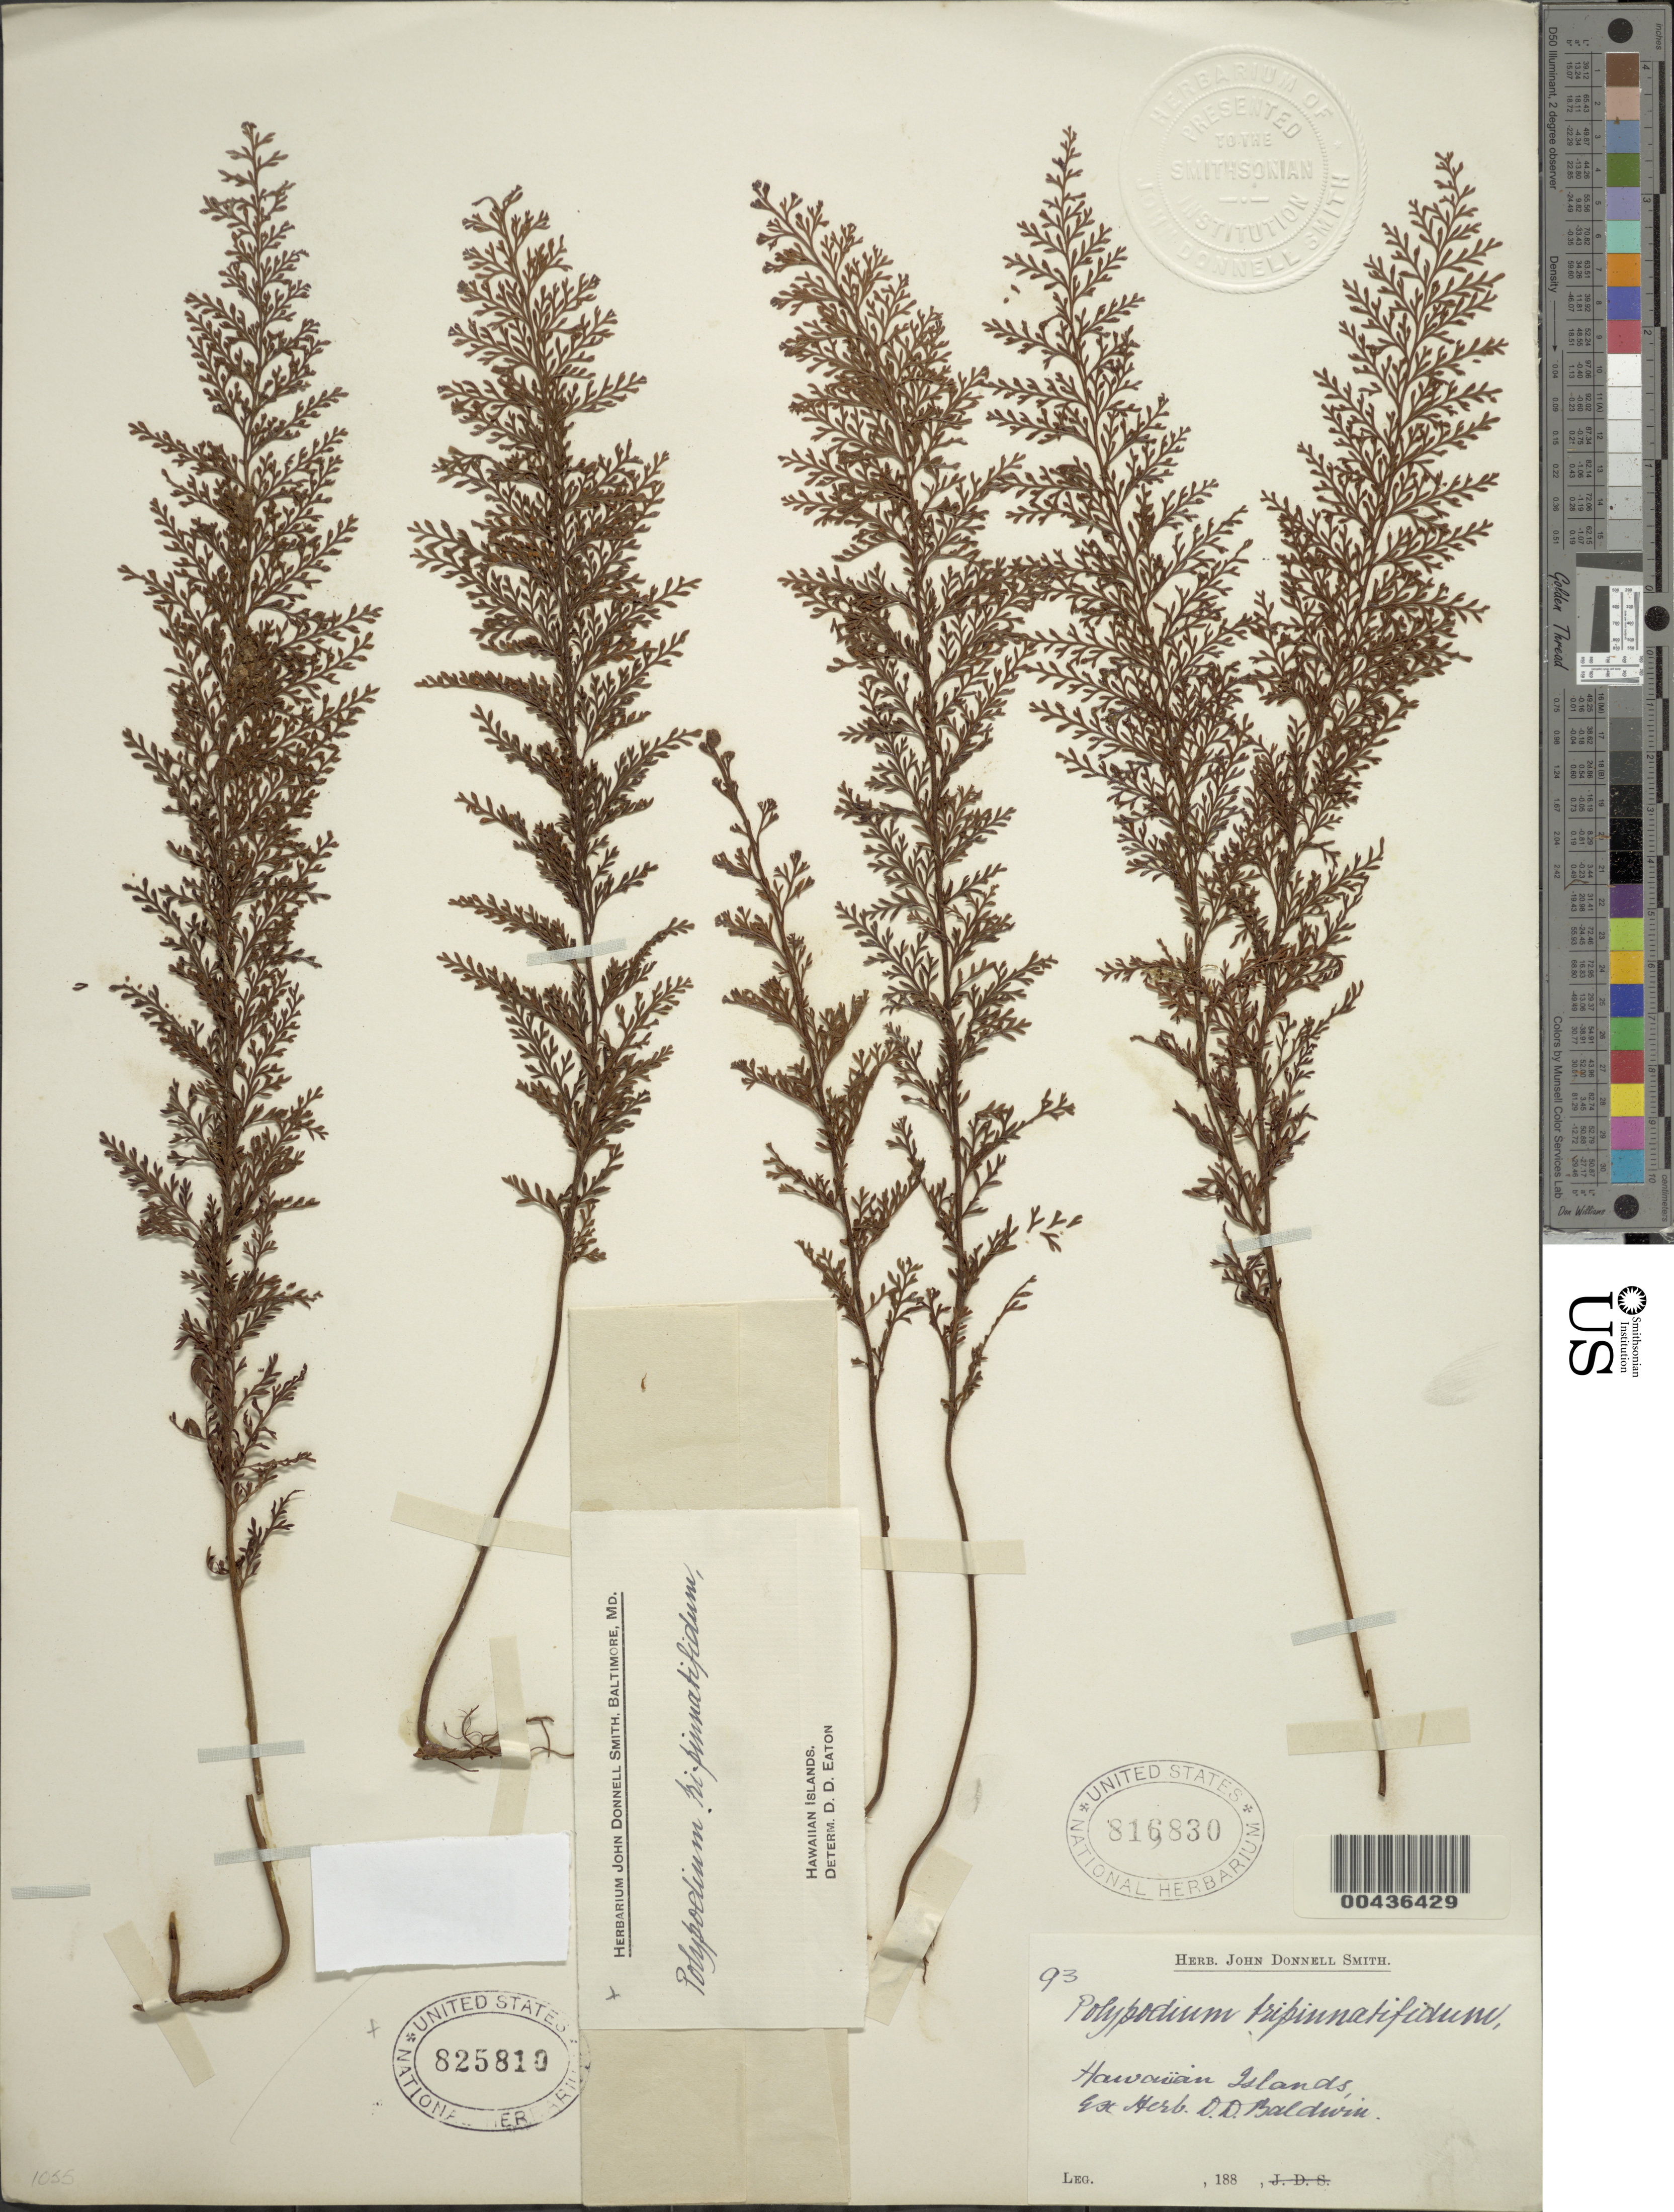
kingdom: Plantae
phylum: Tracheophyta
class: Polypodiopsida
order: Polypodiales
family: Polypodiaceae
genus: Adenophorus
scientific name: Adenophorus tripinnatifidus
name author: Gaudich.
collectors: D. Baldwin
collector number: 93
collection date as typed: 188-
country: United States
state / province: Hawaii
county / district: Hawaii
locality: Hawaiian Islands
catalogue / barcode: US 816830